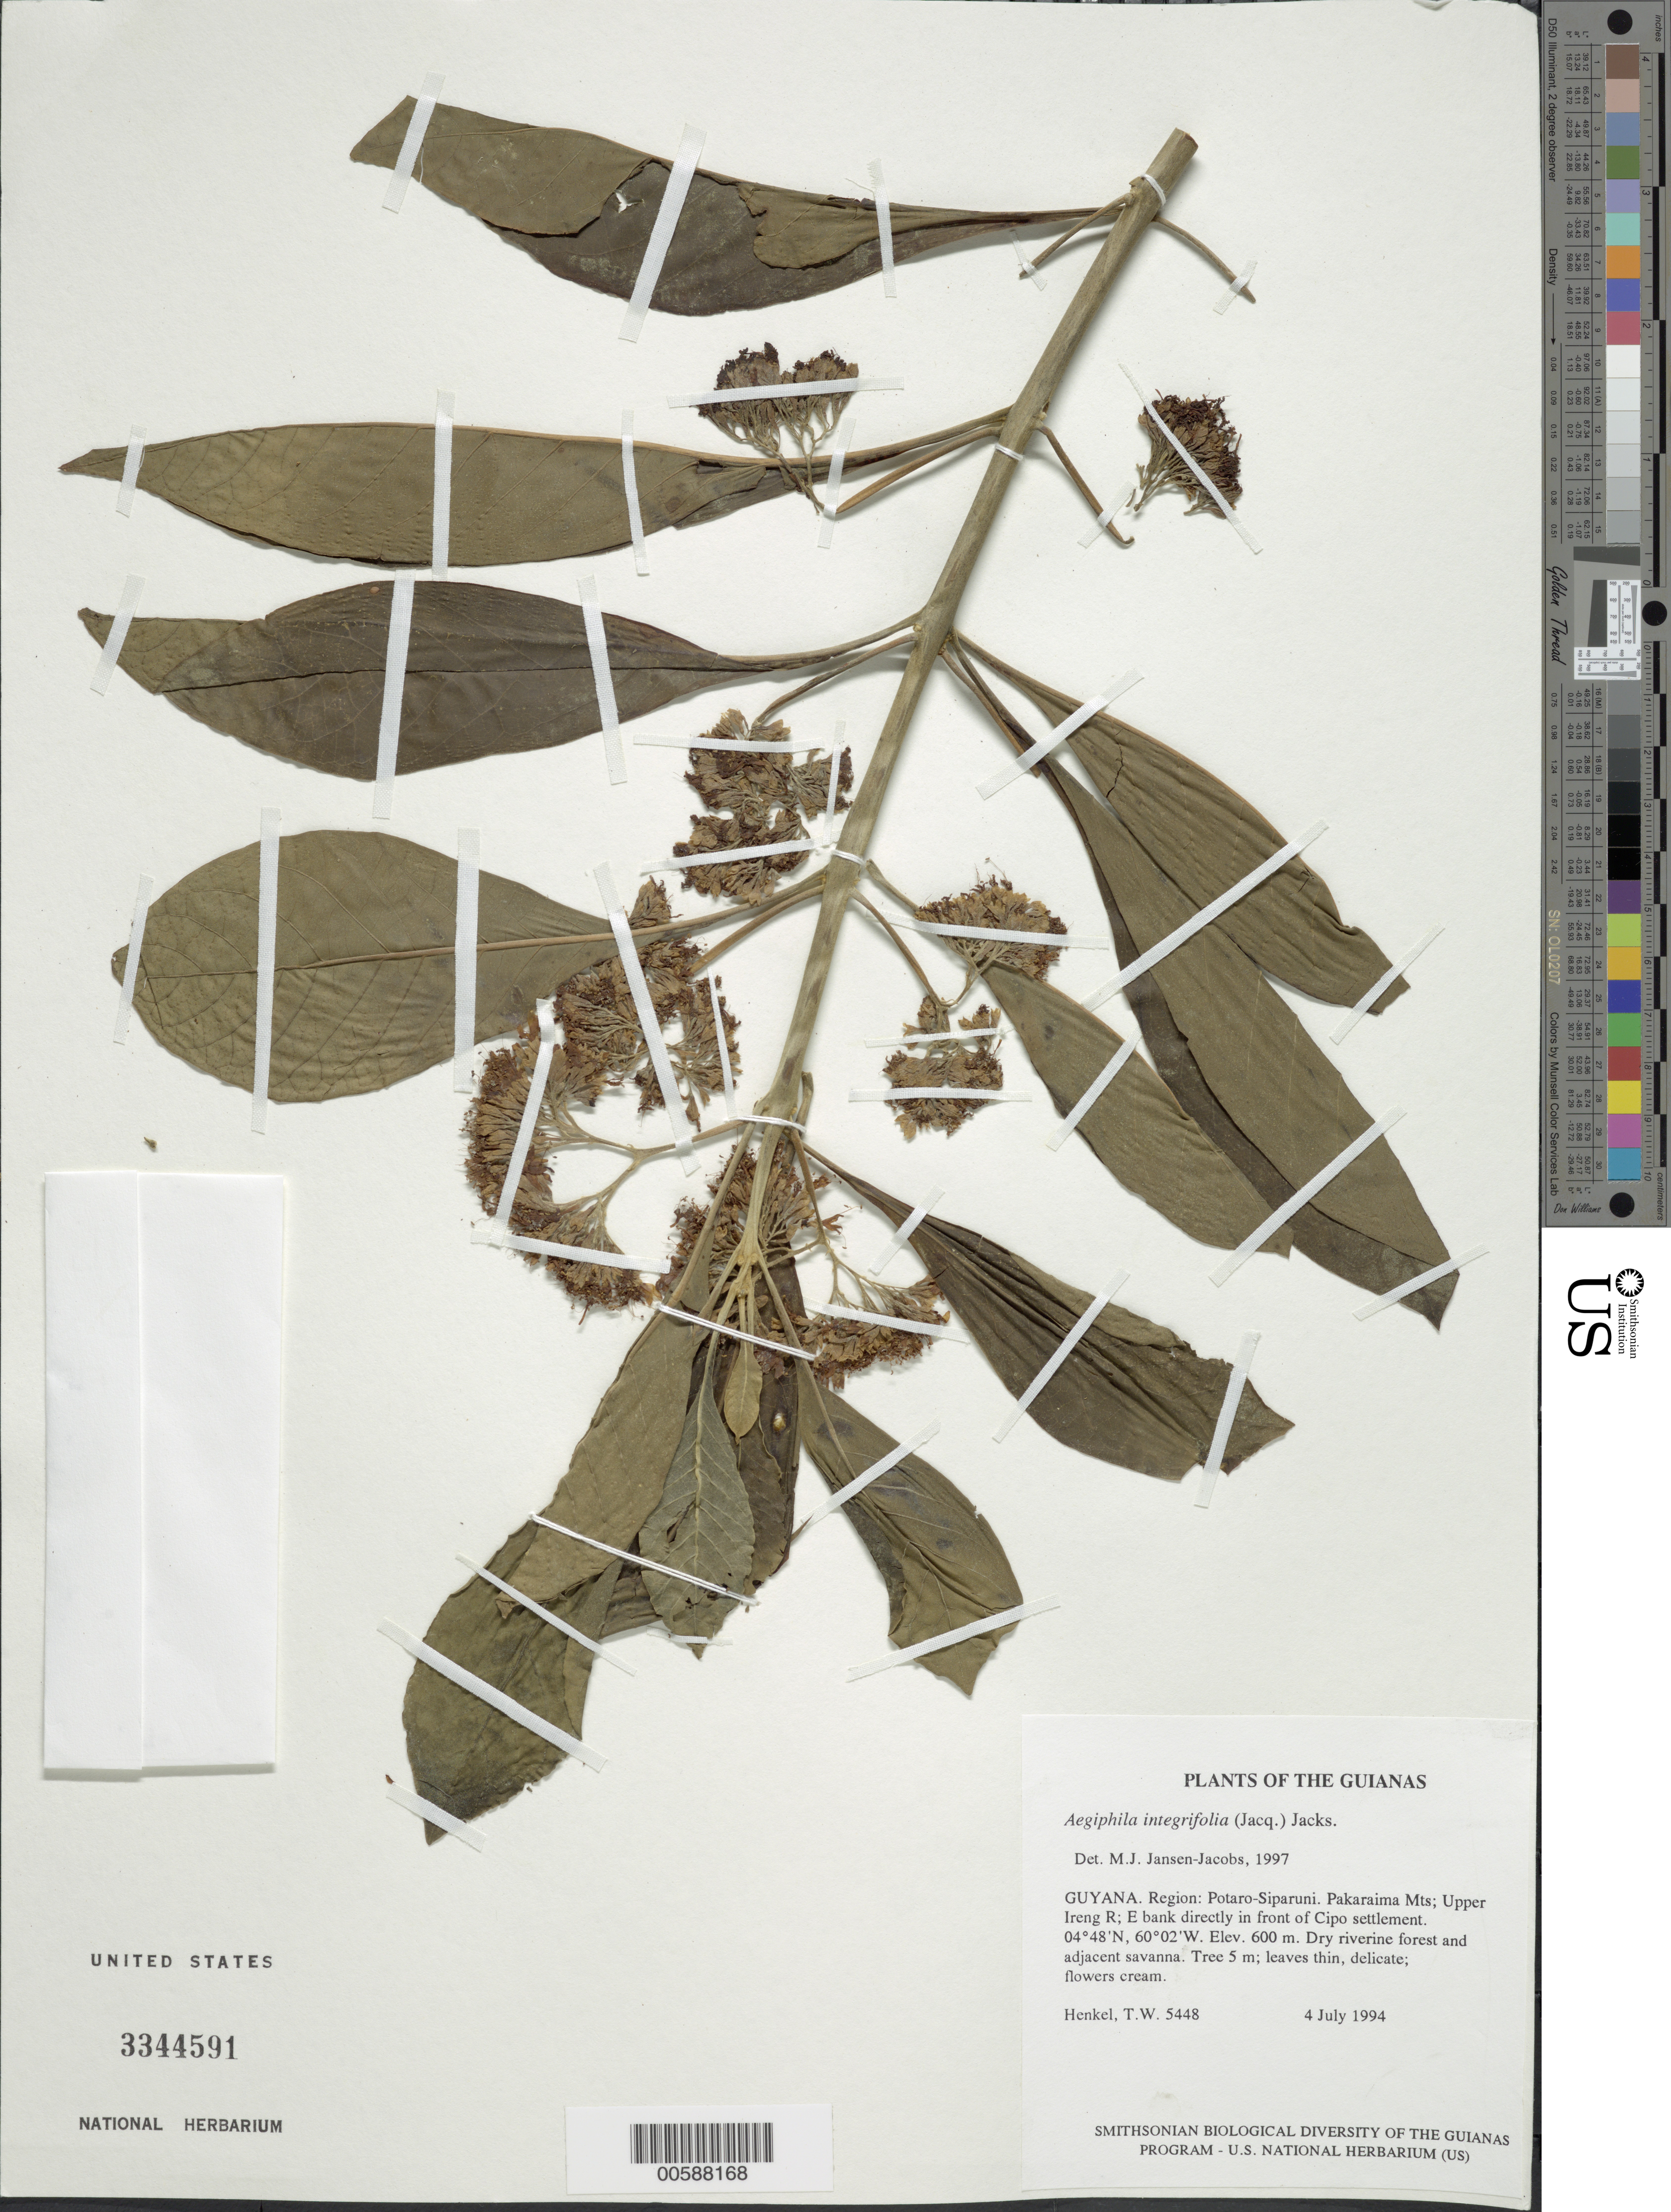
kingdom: Plantae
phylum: Tracheophyta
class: Magnoliopsida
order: Lamiales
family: Lamiaceae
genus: Aegiphila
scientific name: Aegiphila integrifolia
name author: (Jacq.) B.D. Jacks.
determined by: Jansen-Jacobs, M. J., (U), Nationaal Herbarium Nederland, Utrecht University branch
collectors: T. Henkel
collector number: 5448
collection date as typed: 4 July 1994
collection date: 1994-07-04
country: Guyana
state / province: Potaro-Siparuni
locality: Pakaraima Mts; Upper Ireng R; E bank directly in front of Cipo settlement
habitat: Dry riverine forest and adjacent savanna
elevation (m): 600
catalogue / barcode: US 3344591